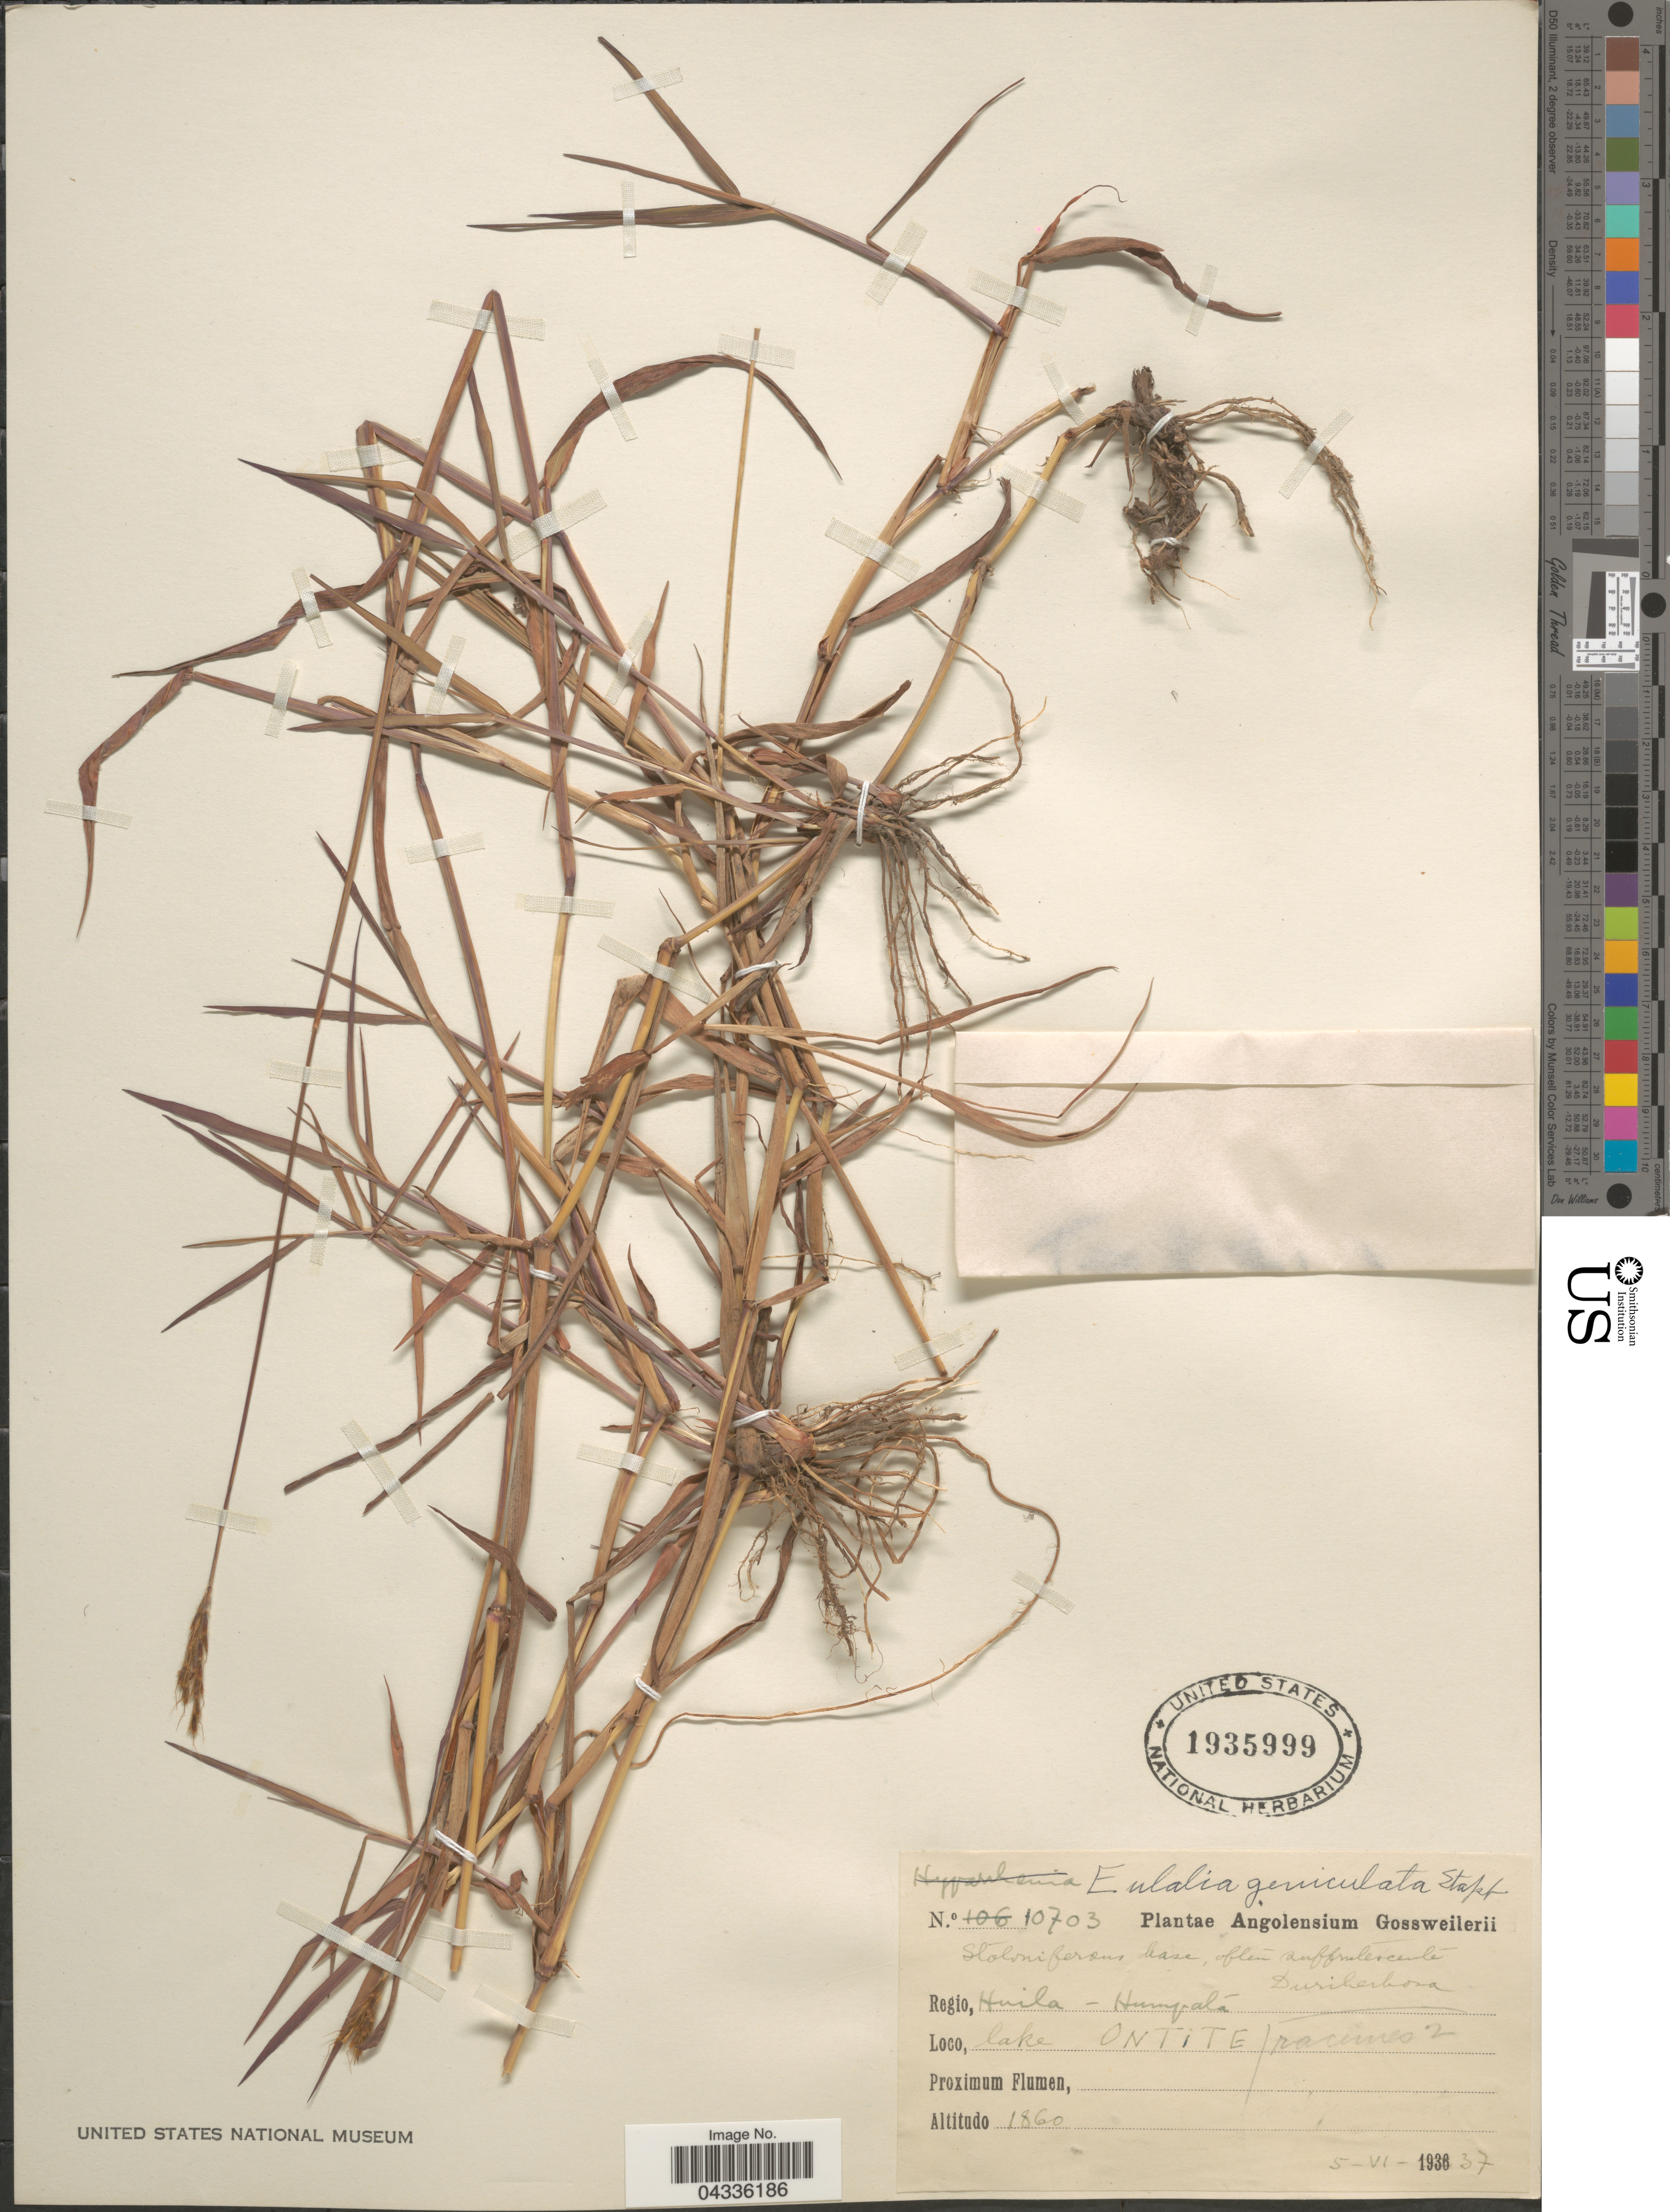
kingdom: Plantae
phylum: Tracheophyta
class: Liliopsida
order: Poales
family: Poaceae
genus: Eulalia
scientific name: Eulalia aurea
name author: (Bory) Kunth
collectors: -. Gossweiler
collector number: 10703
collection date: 1937-06-05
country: Angola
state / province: Huila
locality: Regio, Huila- Humpata.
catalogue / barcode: US 1935999